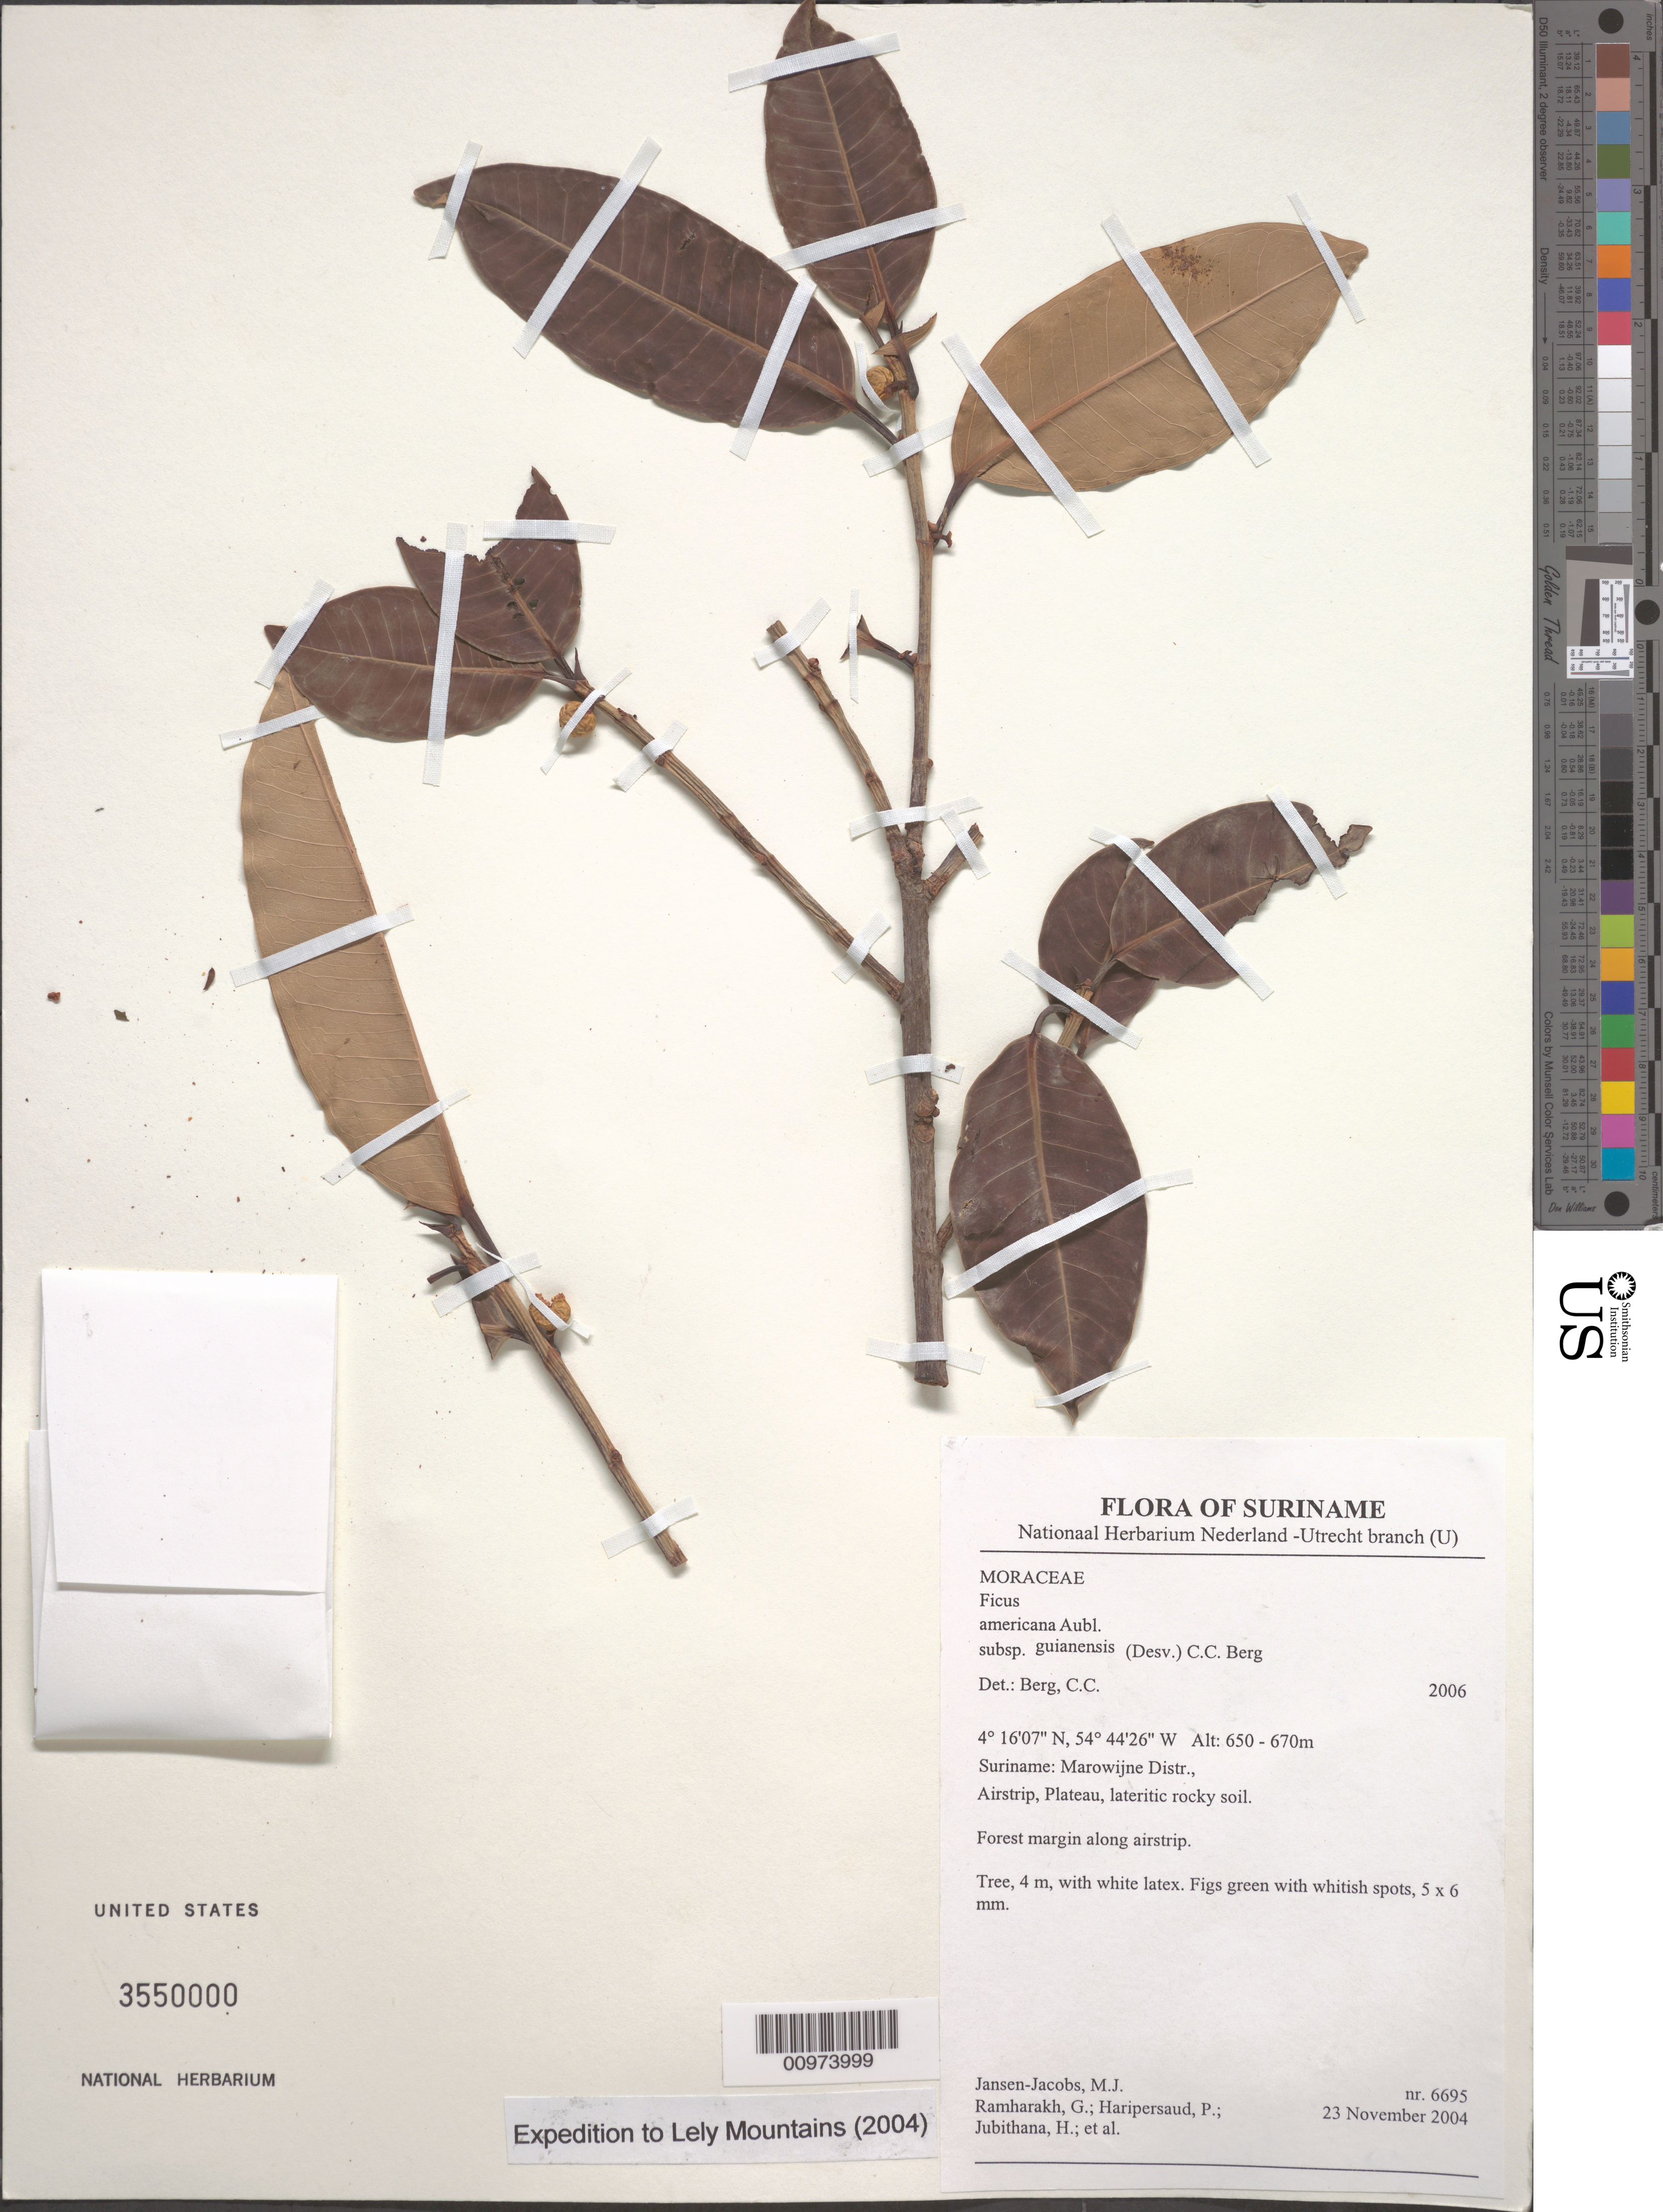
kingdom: Plantae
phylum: Tracheophyta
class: Magnoliopsida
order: Rosales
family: Moraceae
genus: Ficus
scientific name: Ficus americana subsp. guianensis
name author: (Desv.) C.C. Berg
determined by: Berg, C. C.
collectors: M. J. Jansen-Jacobs et al.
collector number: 6695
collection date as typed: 23-Nov-04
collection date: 2004-11-23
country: Suriname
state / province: Marowijne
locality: Marowijne Distr., Airstrip, Plateau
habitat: Lateritic rocky soil. Forest margin along airstrip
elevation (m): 650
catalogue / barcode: US 3550000